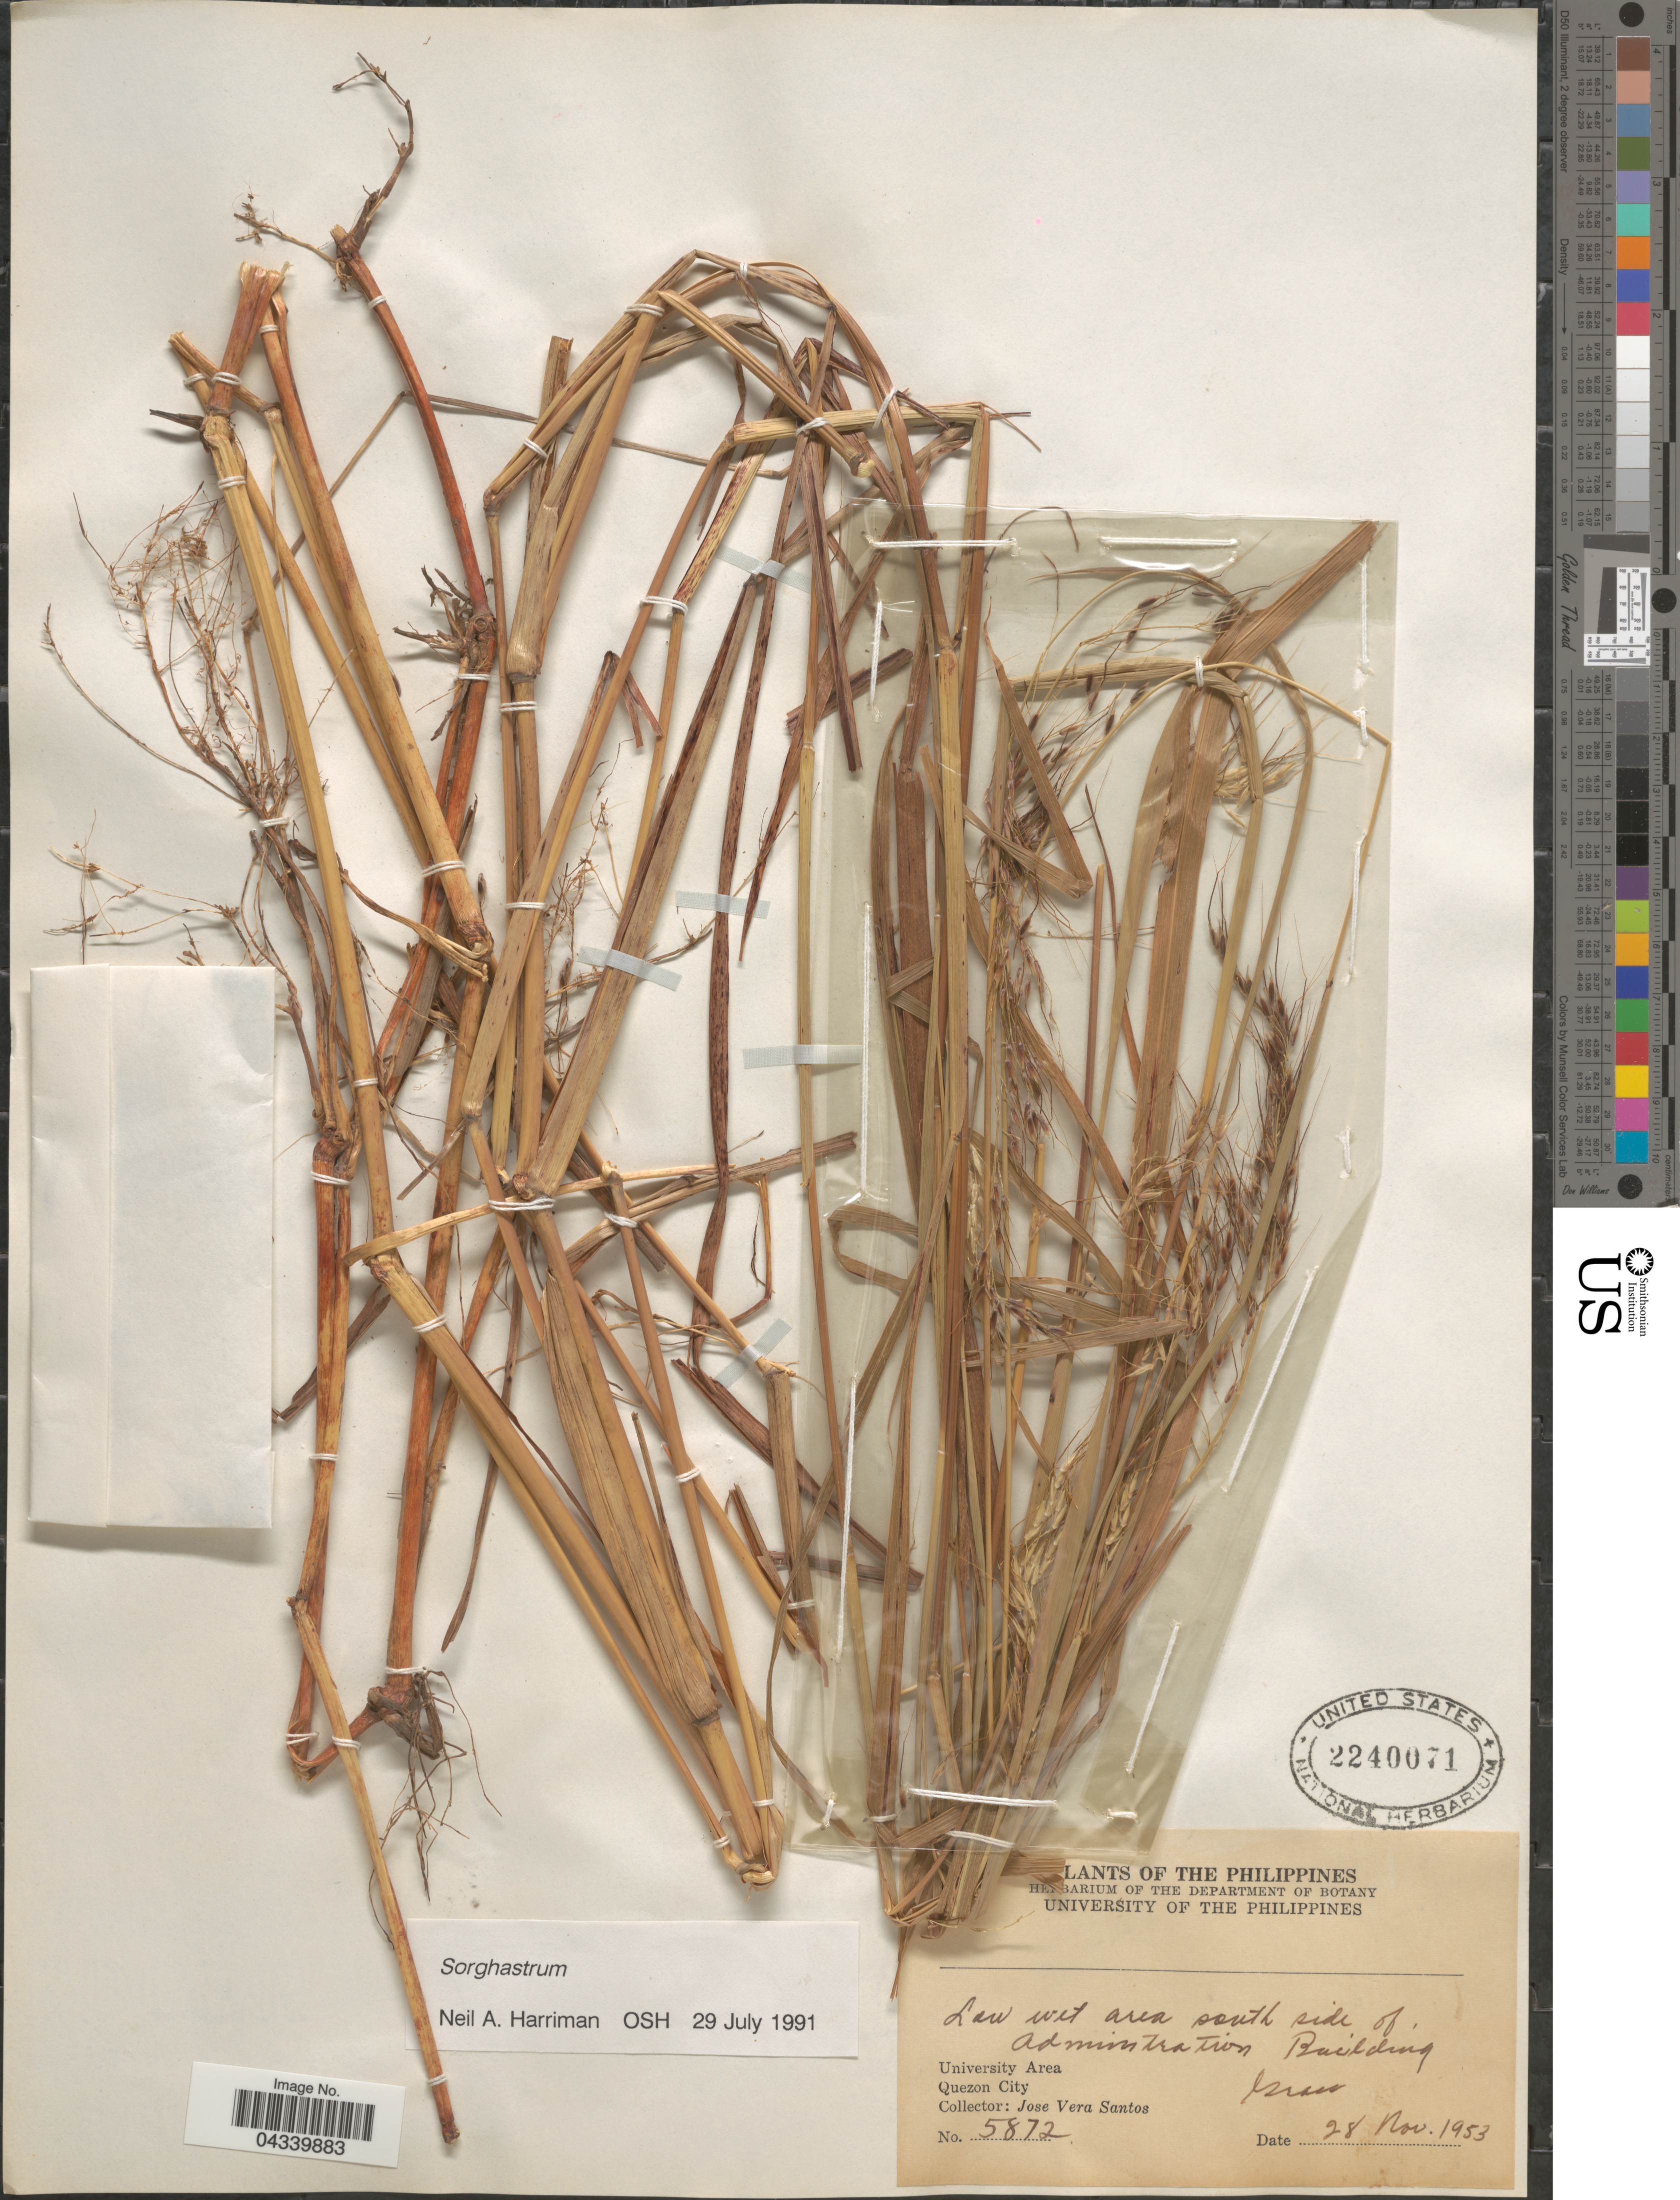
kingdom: Plantae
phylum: Tracheophyta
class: Liliopsida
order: Poales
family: Poaceae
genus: Sorghastrum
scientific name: Sorghastrum sp.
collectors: J. Santos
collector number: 5872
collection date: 1953-11-28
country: Philippines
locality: Low wet area south side of Administration Building. University Area. Quezon City.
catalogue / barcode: US 2240071